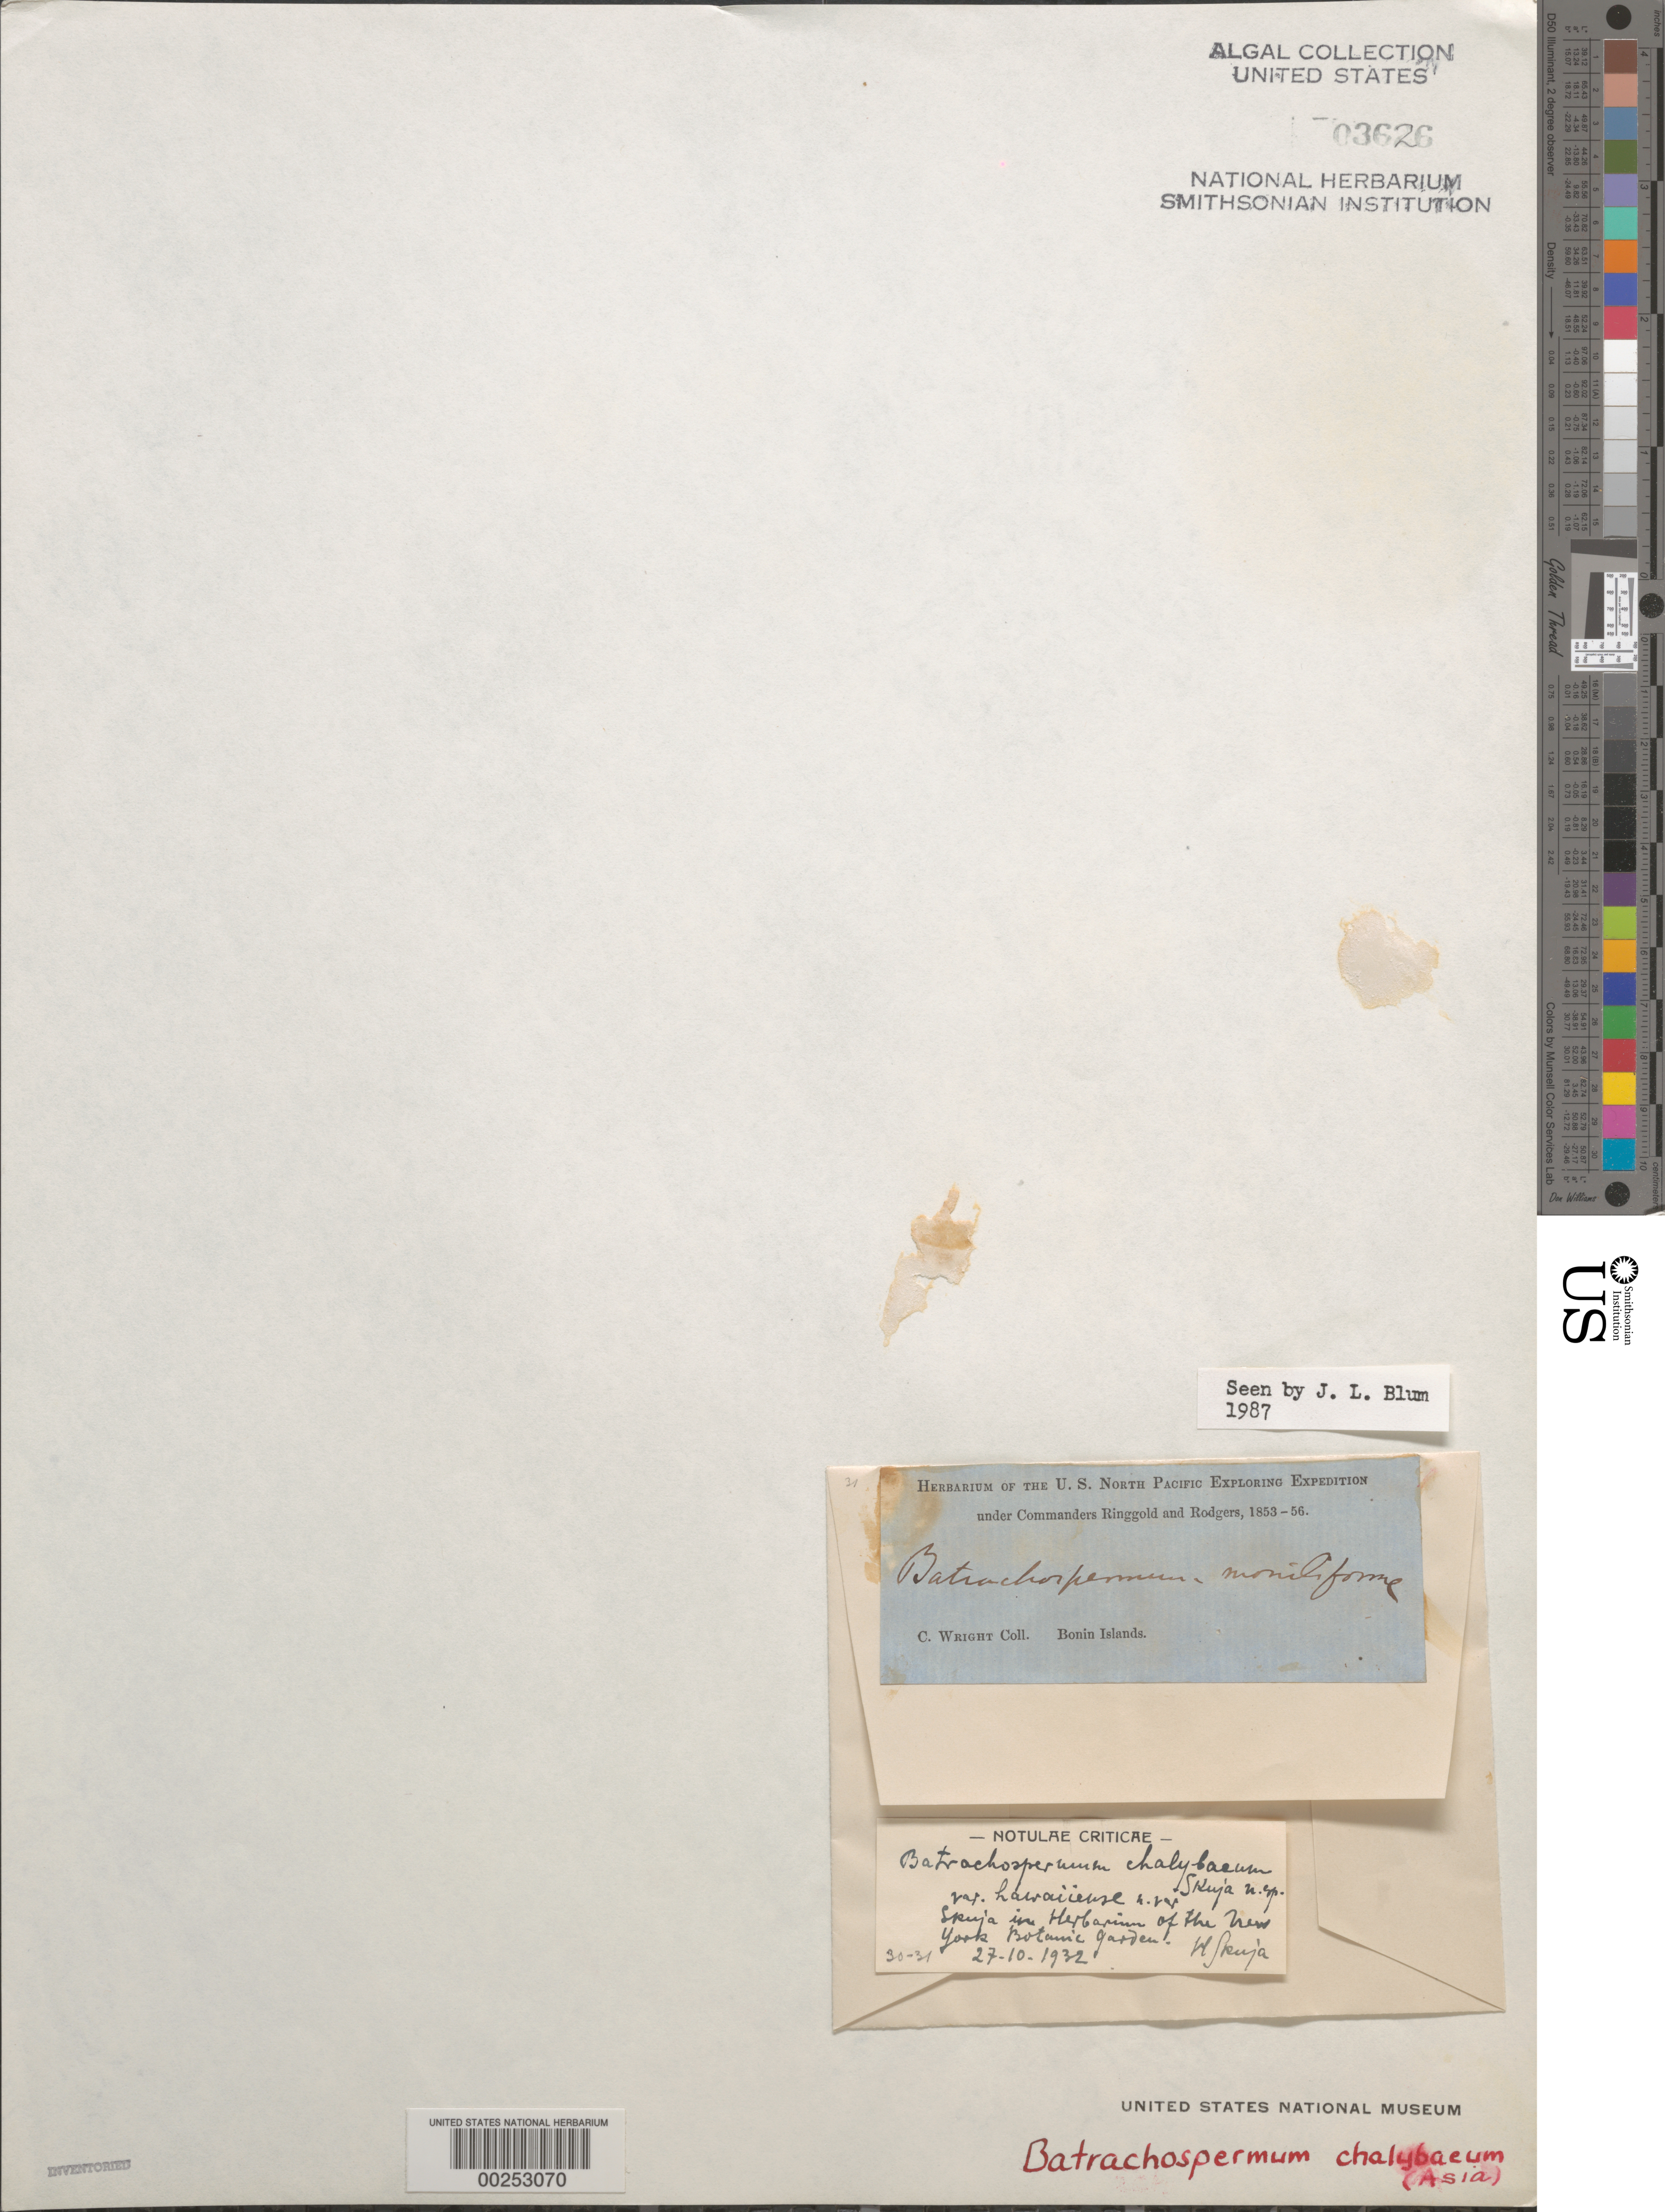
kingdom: Plantae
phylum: Rhodophyta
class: Florideophyceae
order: Batrachospermales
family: Batrachospermaceae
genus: Batrachospermum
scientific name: Batrachospermum chalybaeum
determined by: Skuja, H. L.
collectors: C. Wright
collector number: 31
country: Japan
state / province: Tokyo, Federal City of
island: Ogasawara Is. (Bonin Is.)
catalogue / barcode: US 3626